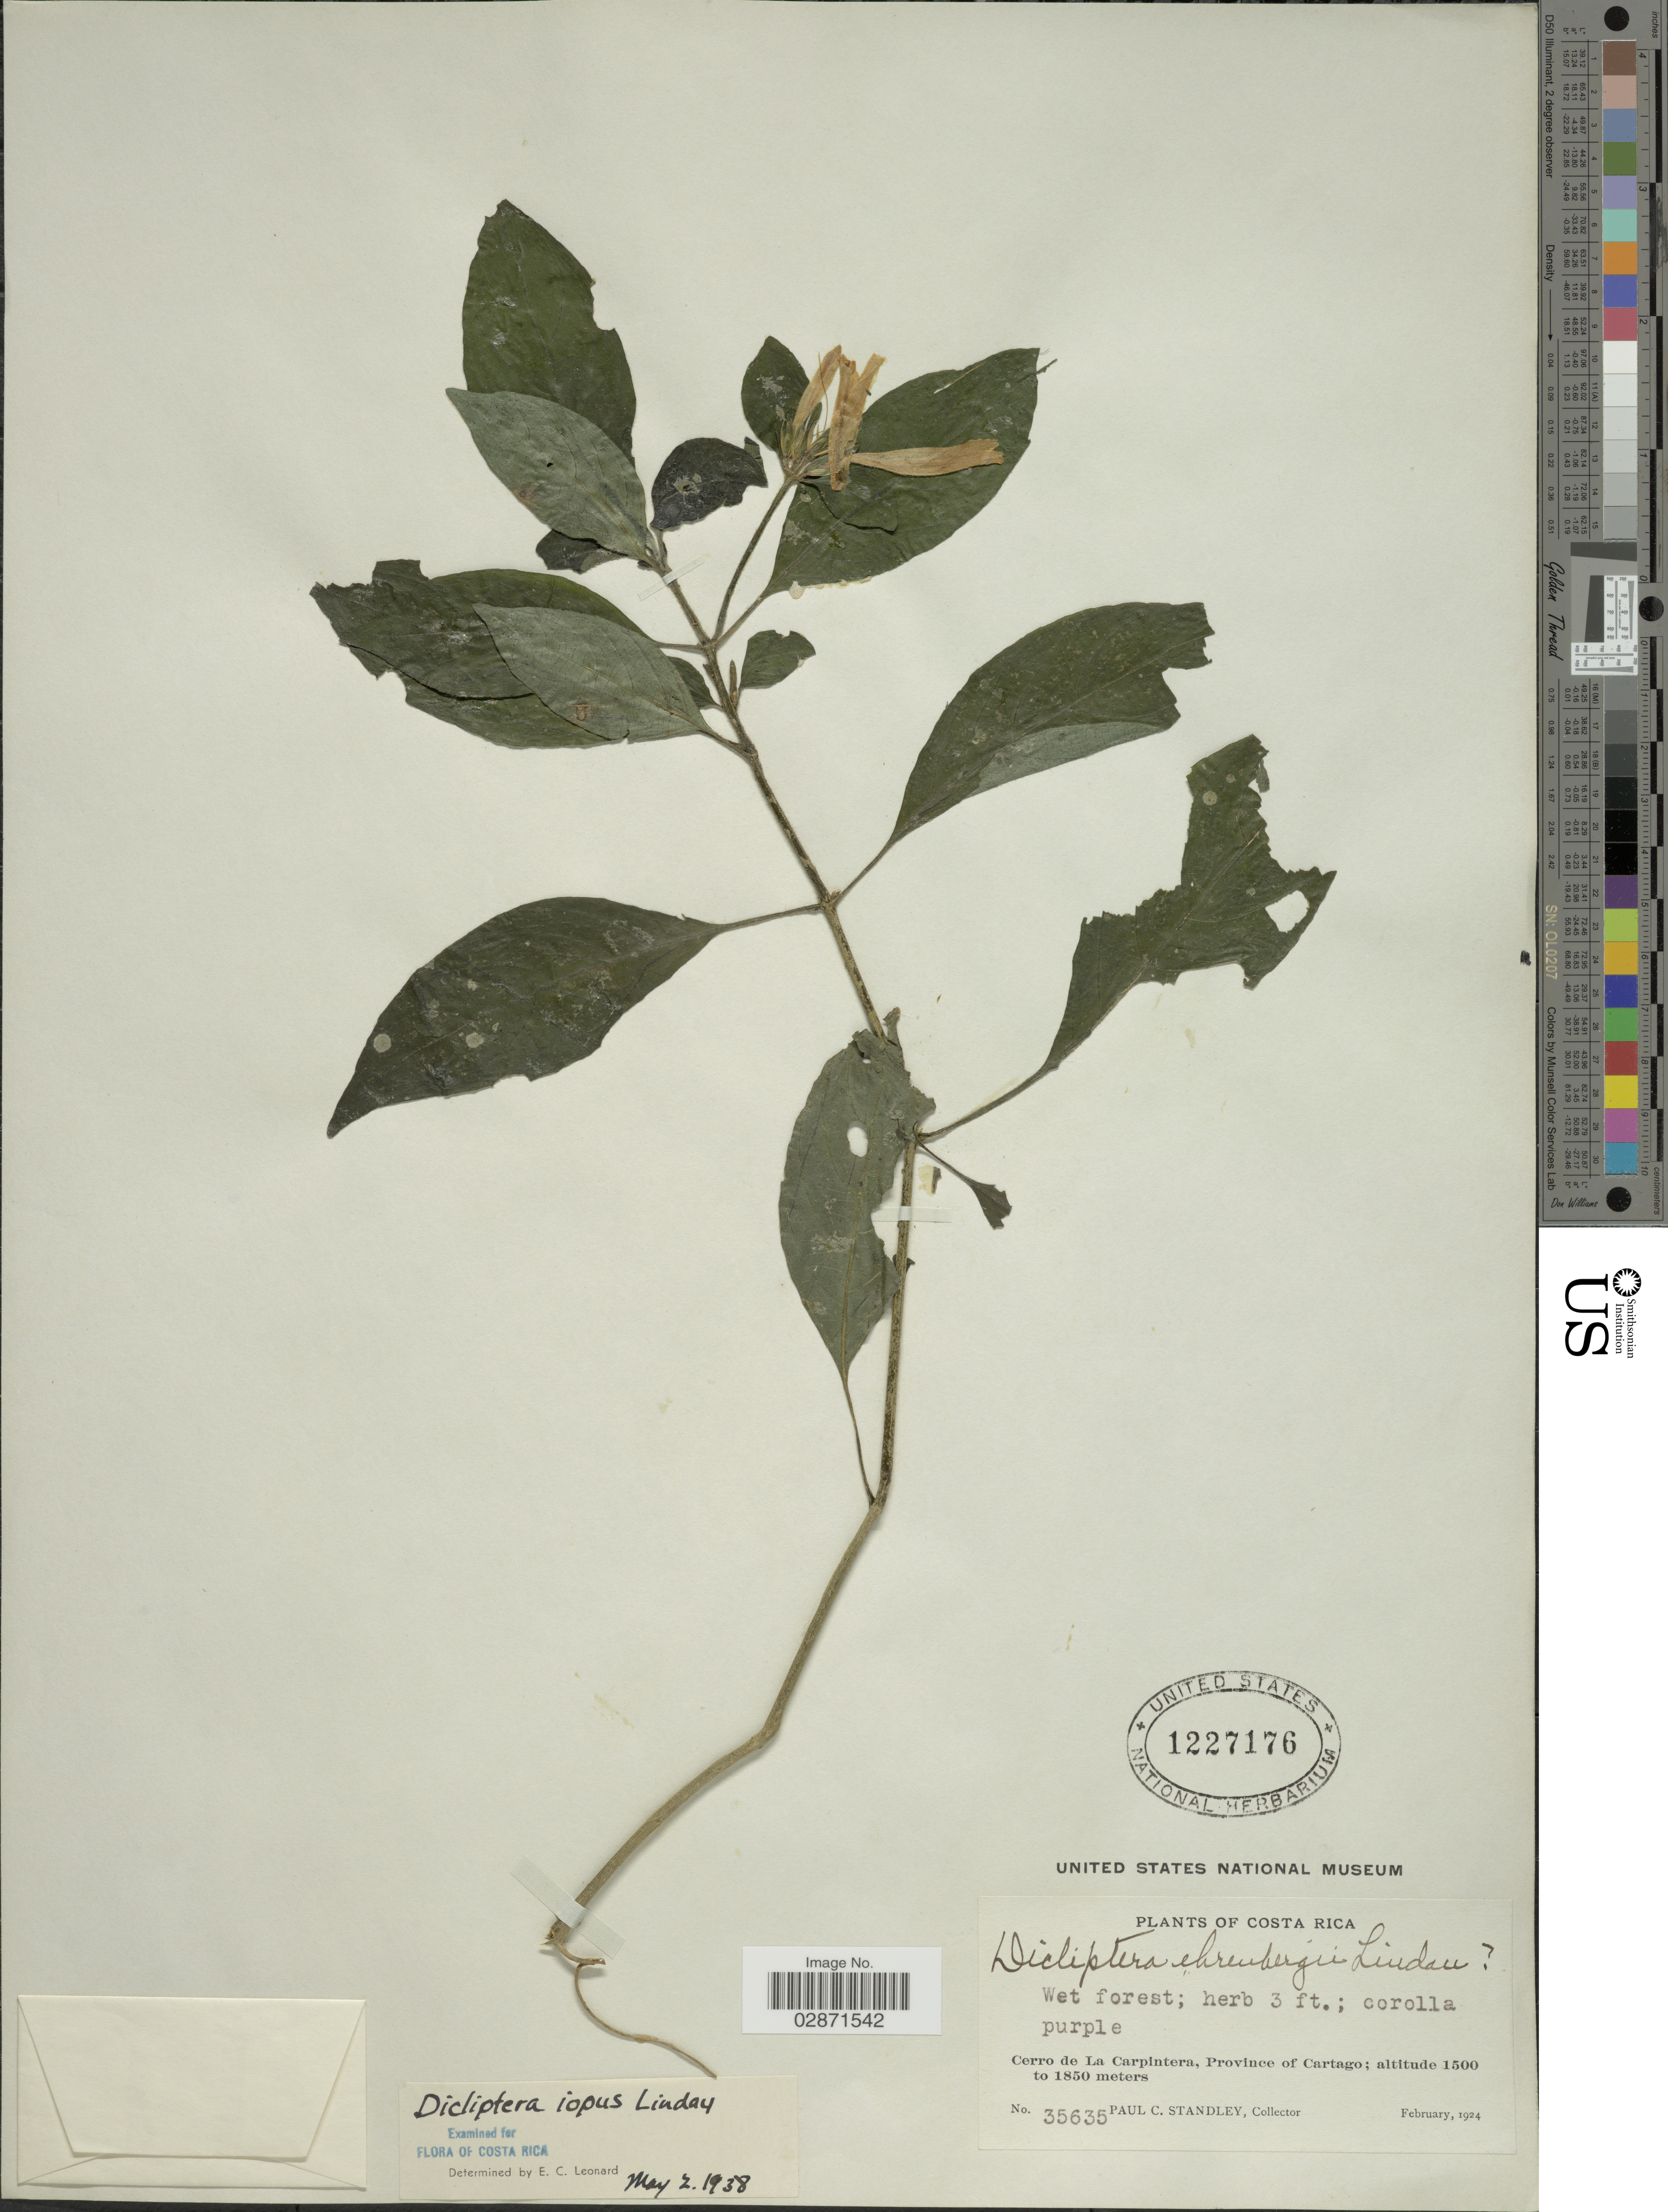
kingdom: Plantae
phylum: Tracheophyta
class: Magnoliopsida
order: Lamiales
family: Acanthaceae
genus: Dicliptera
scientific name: Dicliptera iopus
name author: Lindau in Pittier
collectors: P. C. Standley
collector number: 35635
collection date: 1924-02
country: Costa Rica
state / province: Cartago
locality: Cerro de La Carpintera, Province of Cartago.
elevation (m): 1500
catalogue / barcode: US 1227176